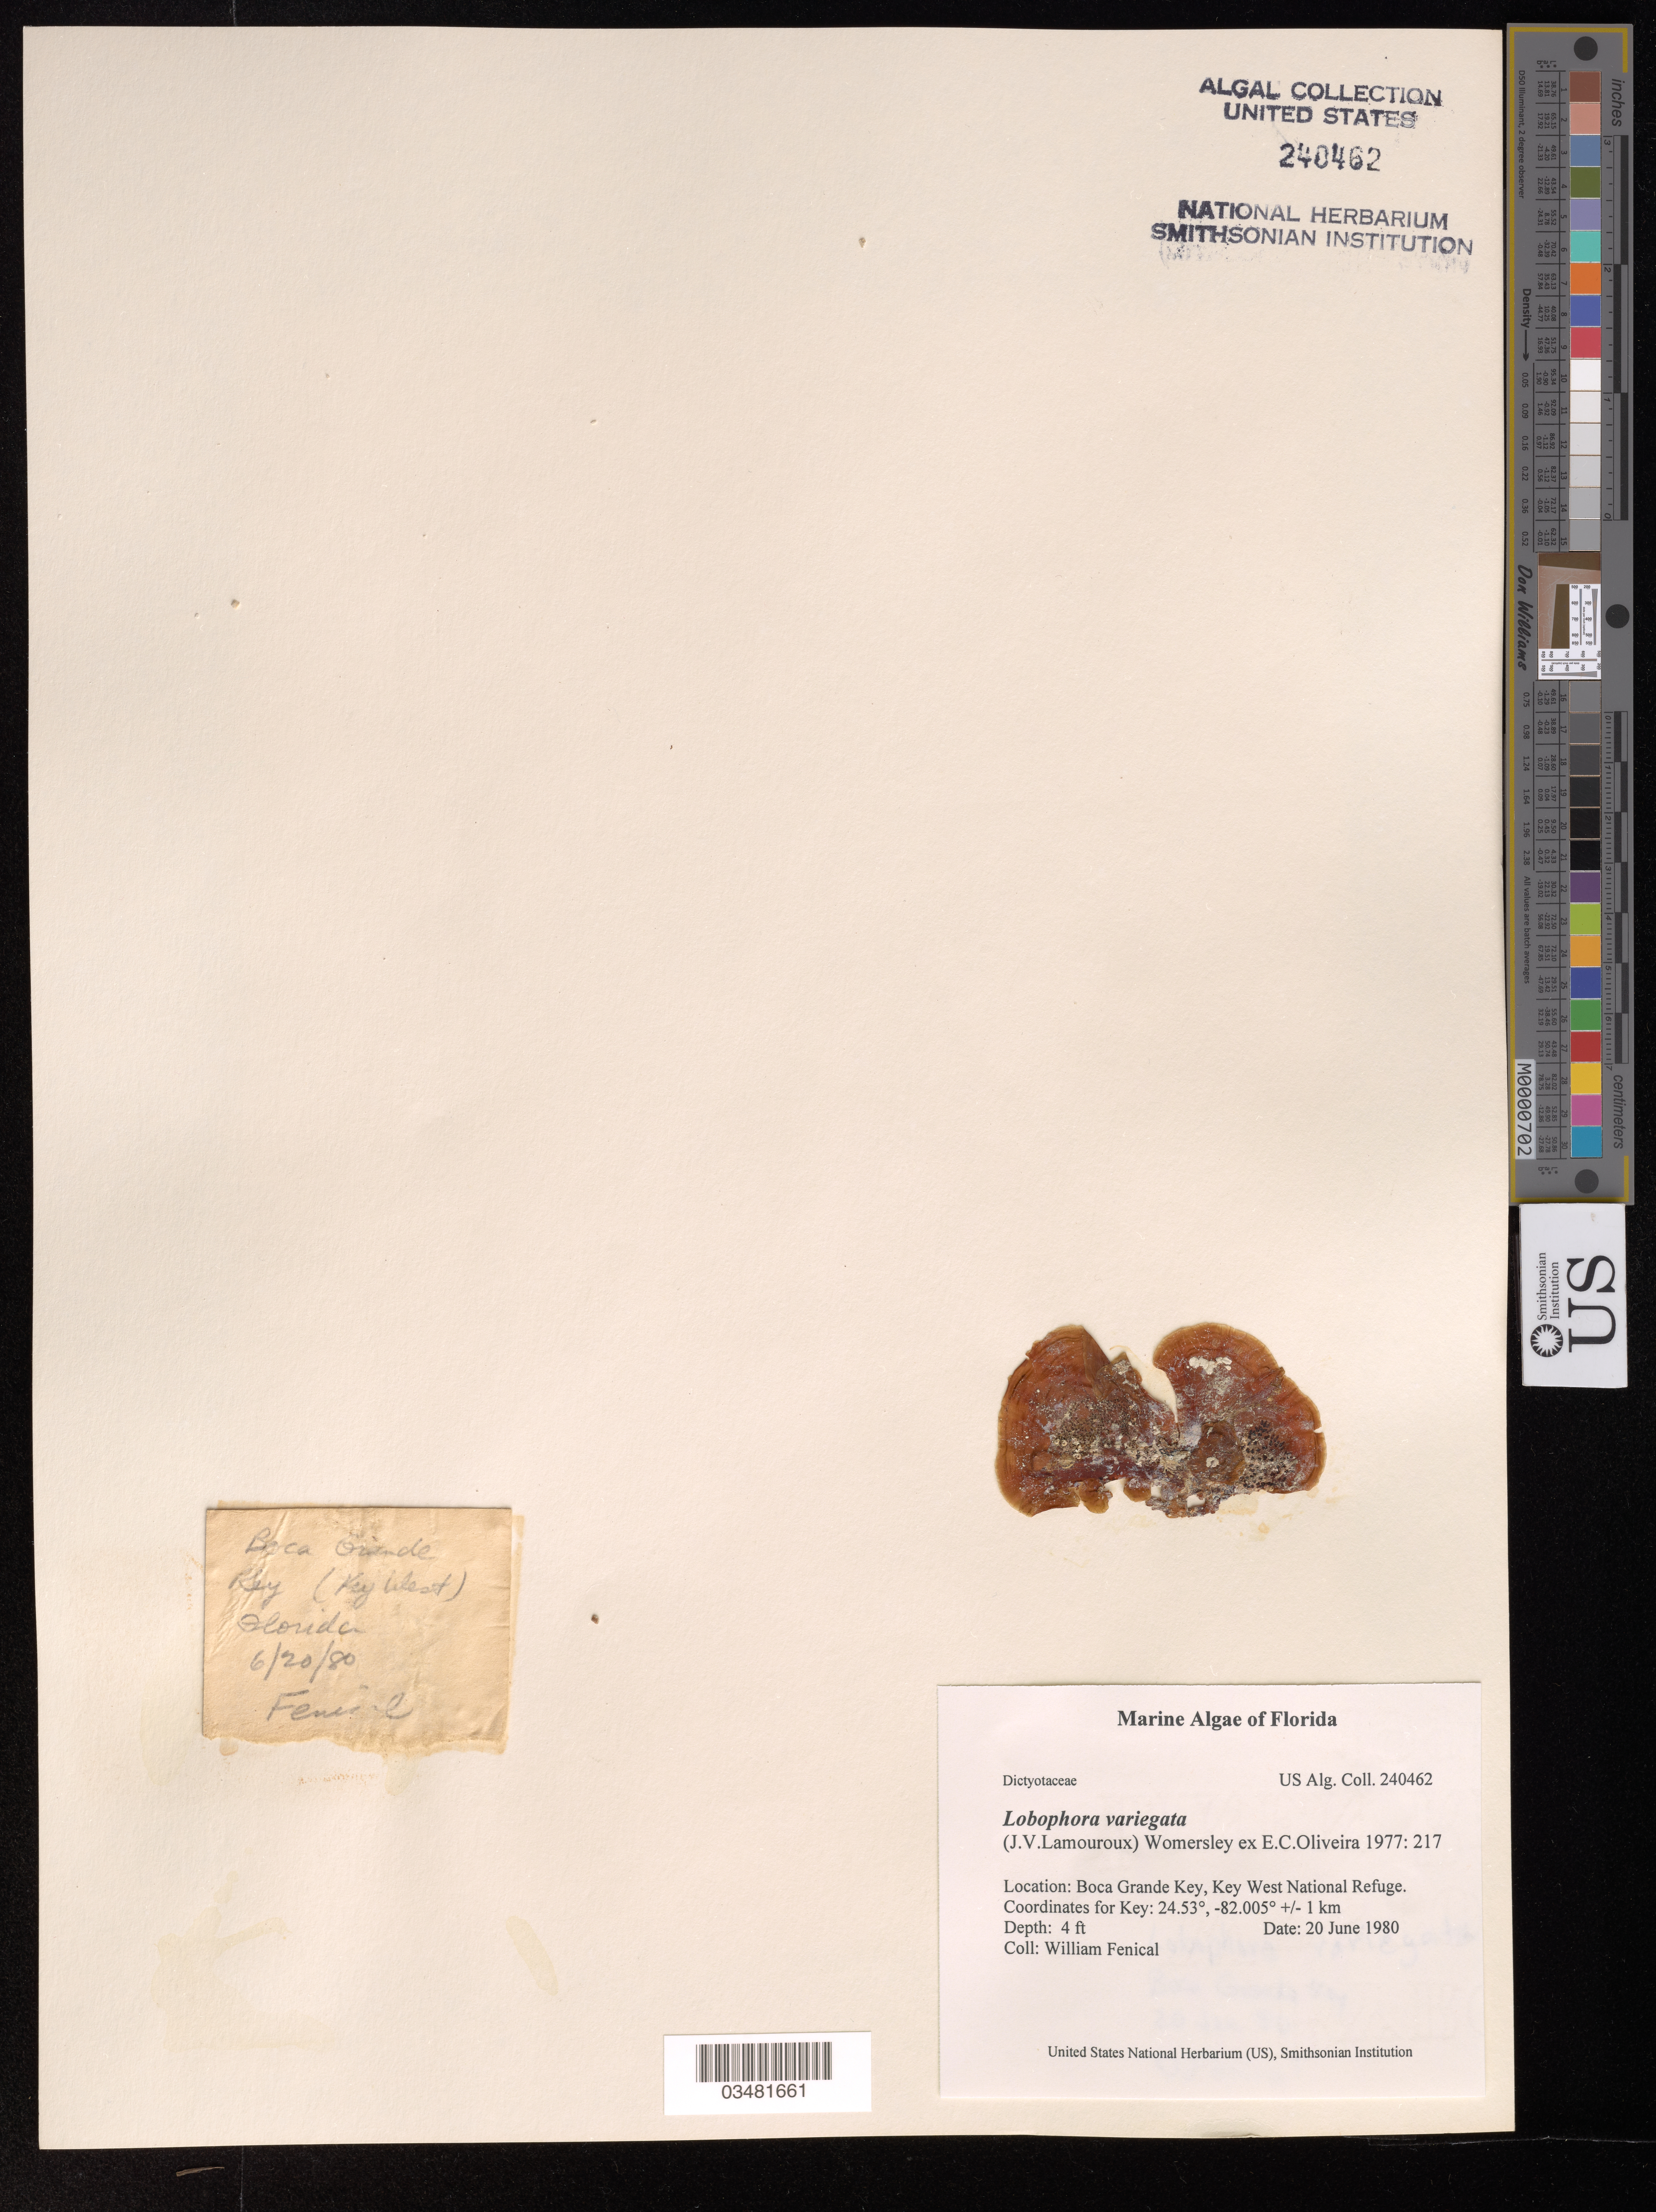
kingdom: Chromista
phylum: Ochrophyta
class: Phaeophyceae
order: Dictyotales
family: Dictyotaceae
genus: Lobophora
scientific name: Lobophora variegata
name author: (J.V.Lamouroux) Womersley & E.C. Oliveira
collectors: W. Fenical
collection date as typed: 20 Jun 1980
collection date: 1980-06-20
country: United States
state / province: Florida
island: Florida Keys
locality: Boca Grande Key, Key West National Refuge.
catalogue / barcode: US 240462